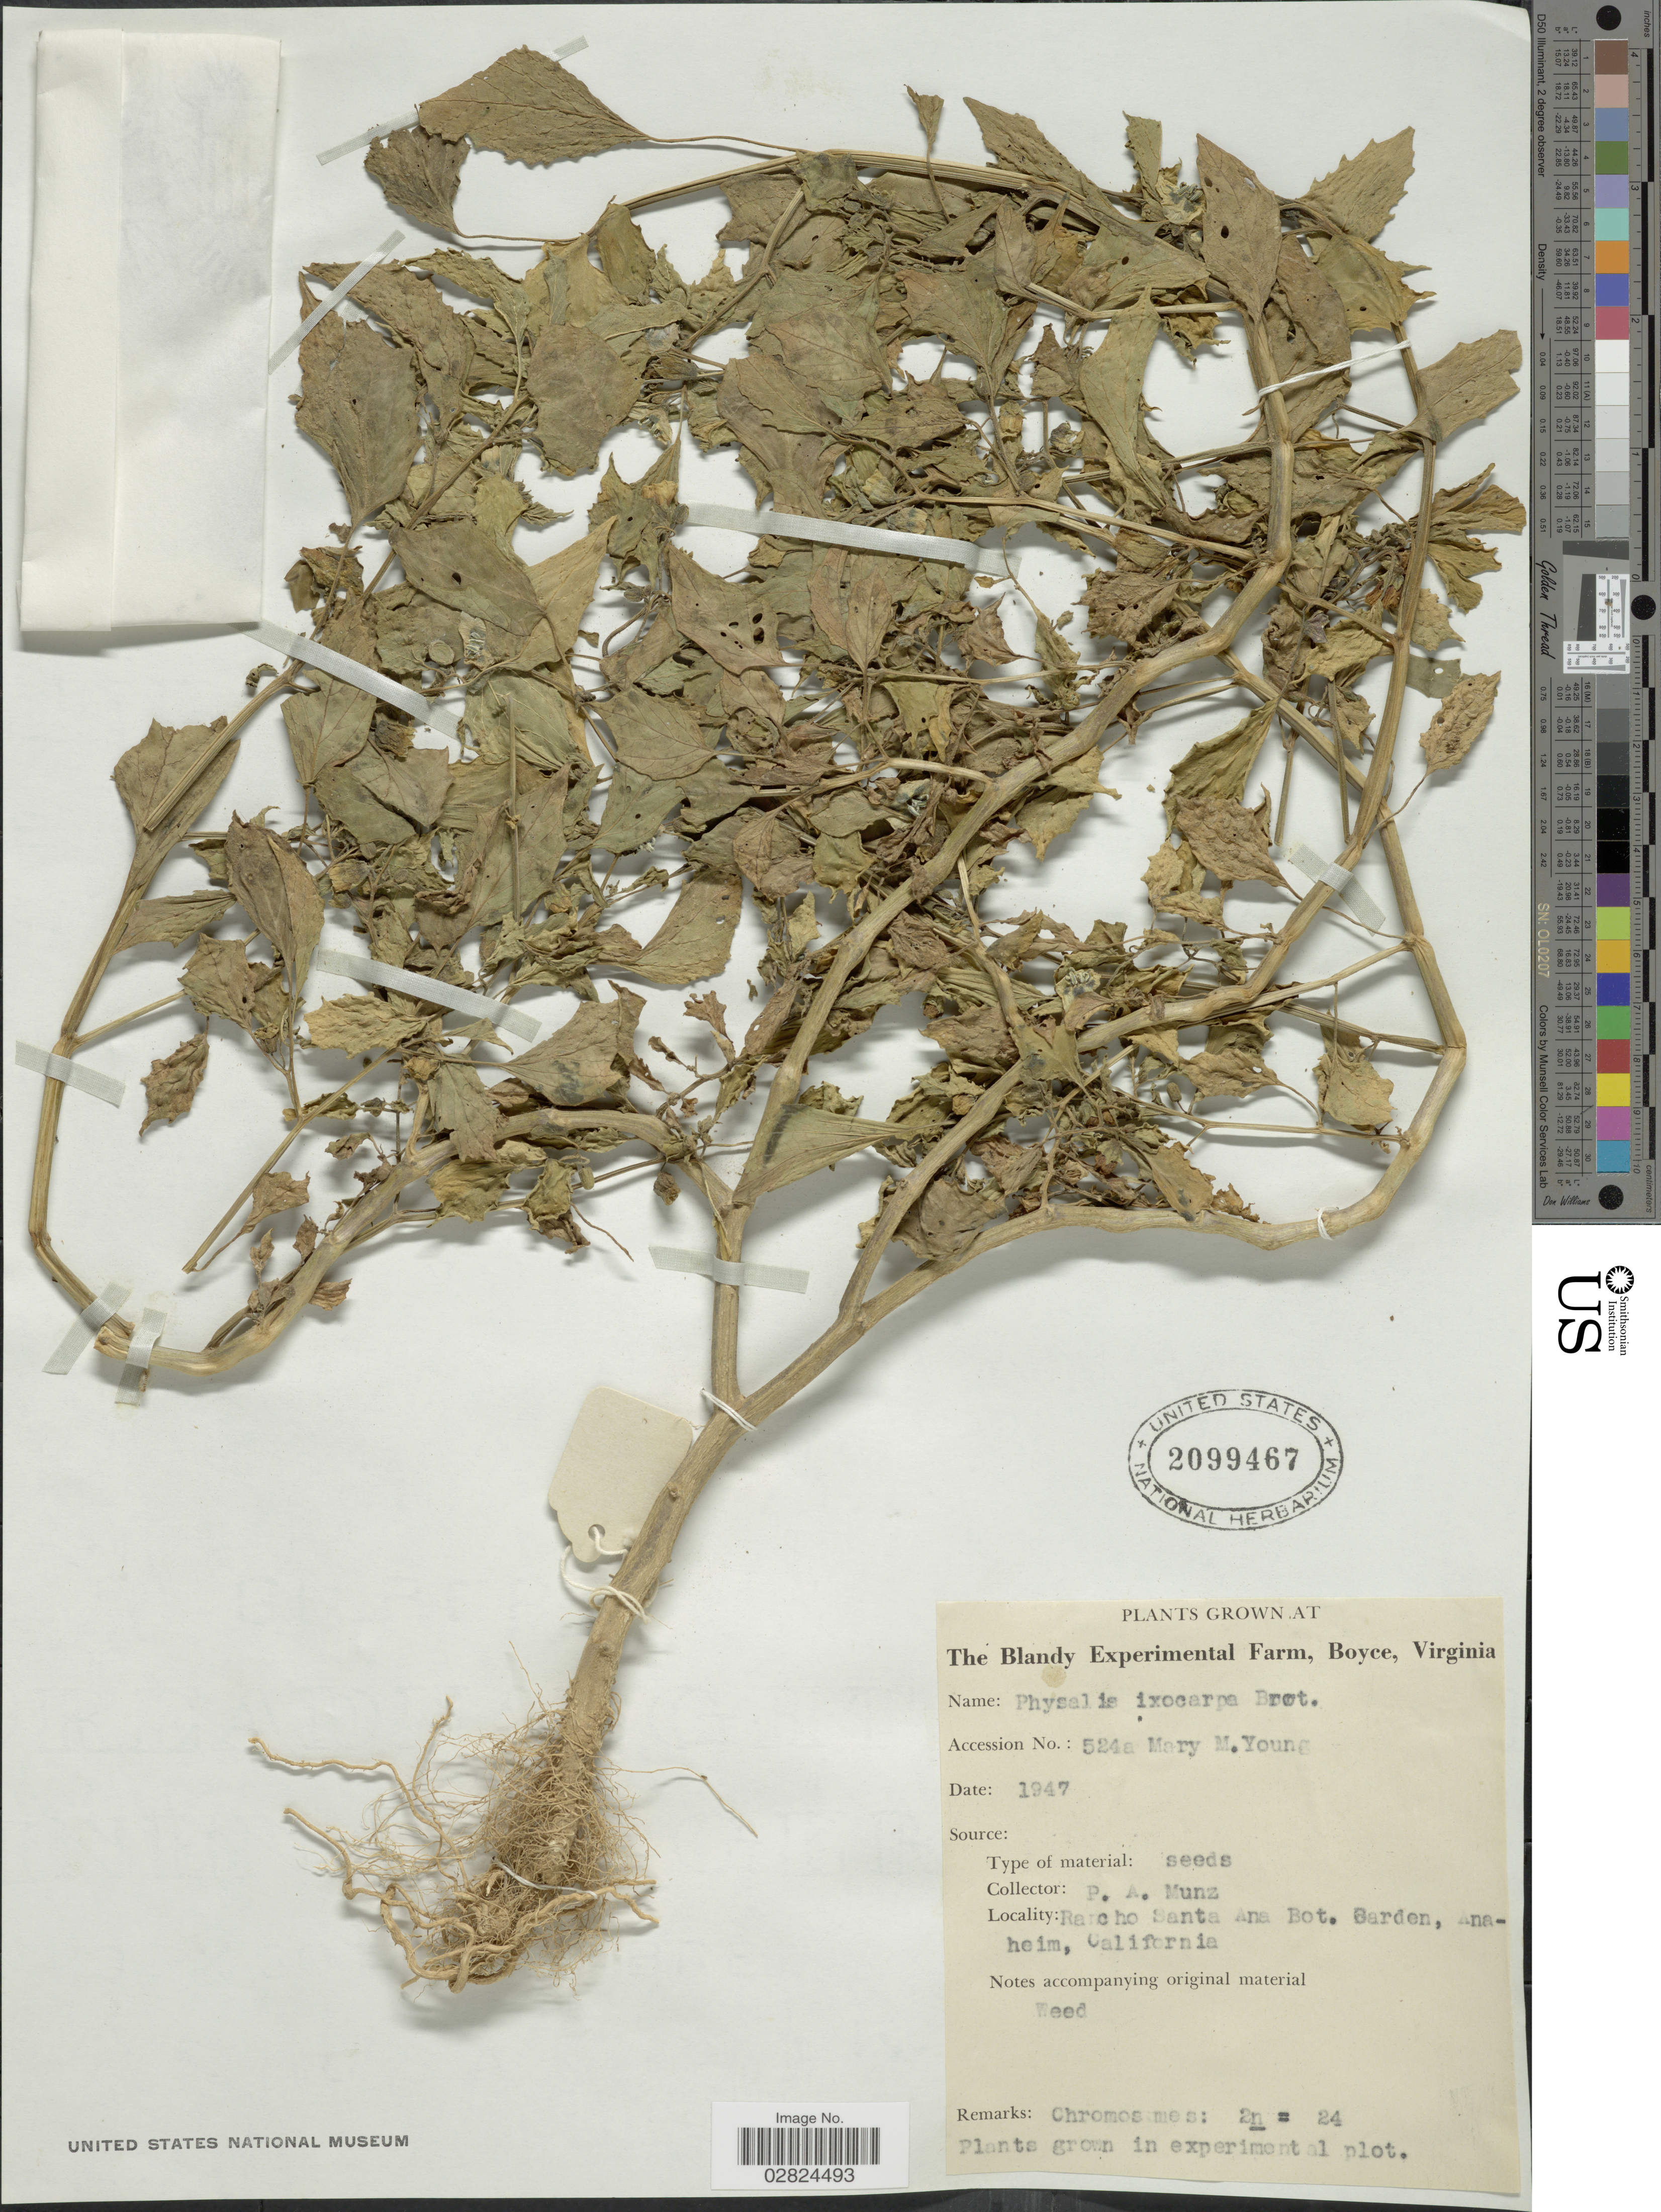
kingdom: Plantae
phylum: Tracheophyta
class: Magnoliopsida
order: Solanales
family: Solanaceae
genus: Physalis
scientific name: Physalis ixocarpa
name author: Brot. ex Hornem.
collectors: M. Young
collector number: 524a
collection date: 1947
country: United States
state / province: Virginia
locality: The Blandy Experimental Farm, Boyce.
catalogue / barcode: US 2099467